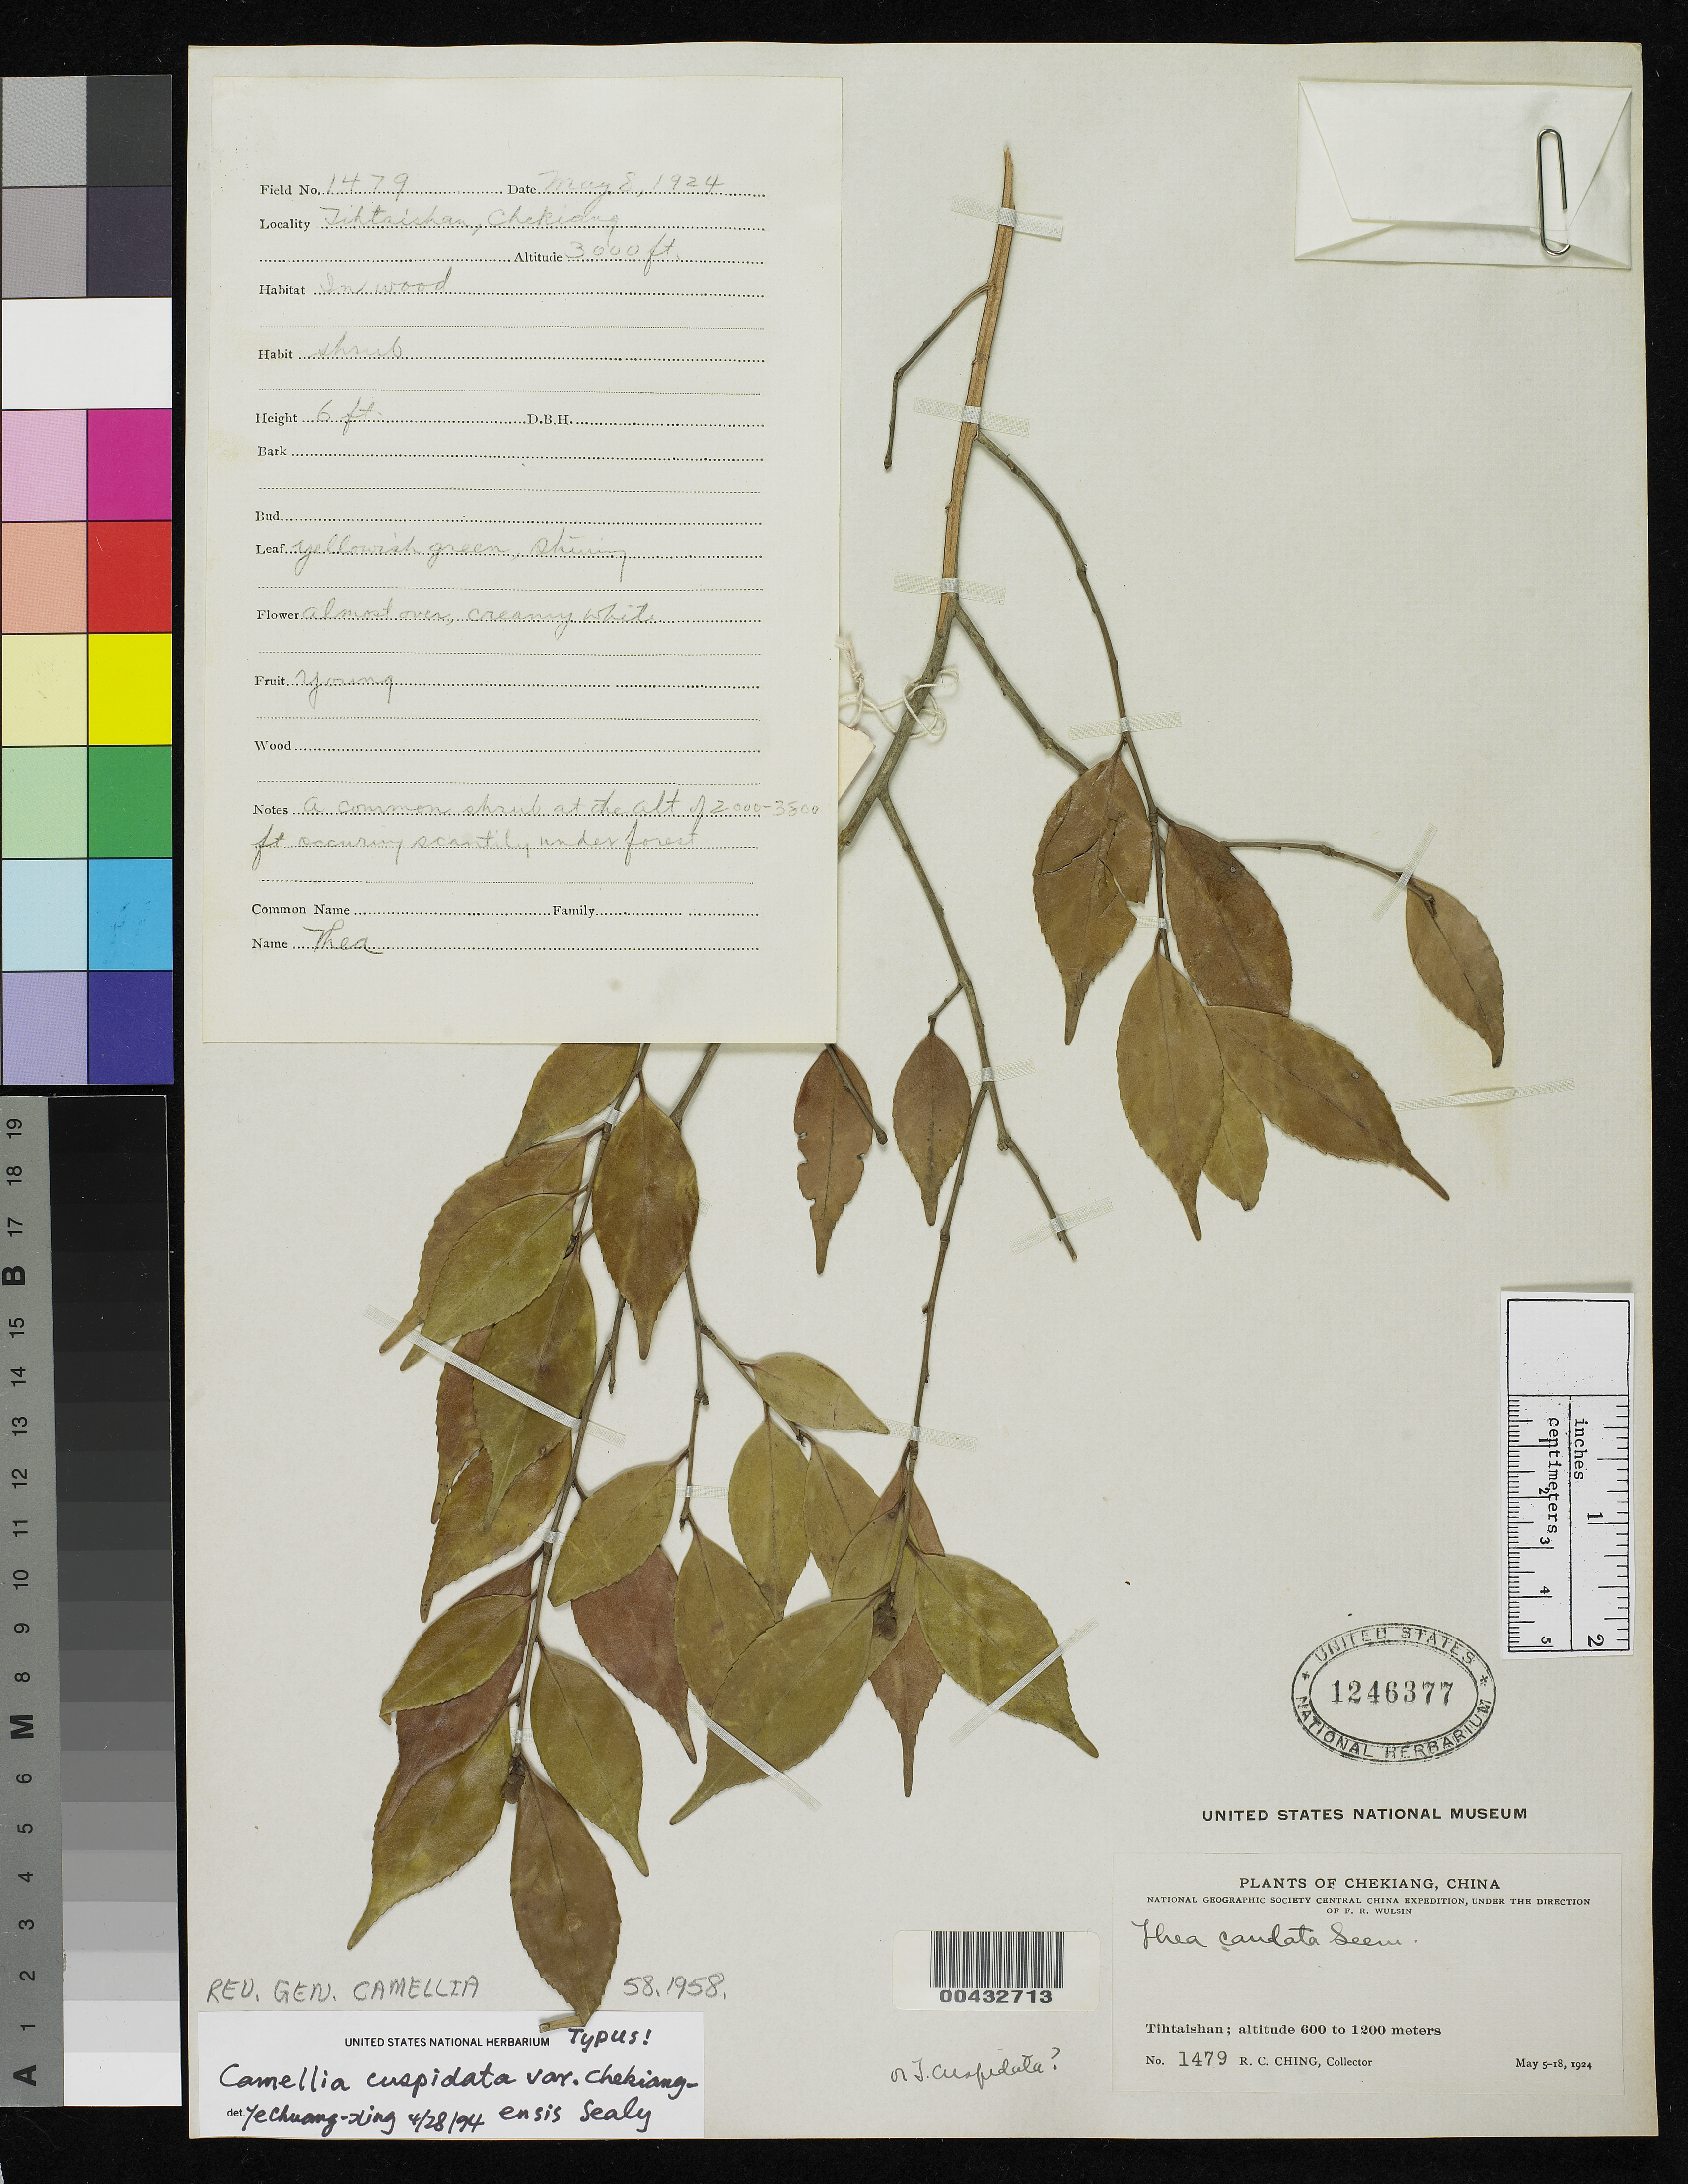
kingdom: Plantae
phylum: Tracheophyta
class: Magnoliopsida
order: Ericales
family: Theaceae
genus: Camellia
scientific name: Camellia cuspidata var. chekiangensis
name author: Sealy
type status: Isotype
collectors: R. C. Ching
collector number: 1479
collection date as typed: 05 May 1924 to 18 May 1924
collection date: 1924-05-05/1924-05-18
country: China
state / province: Zhejiang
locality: Tientai Shan.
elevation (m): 600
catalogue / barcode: US 1246377